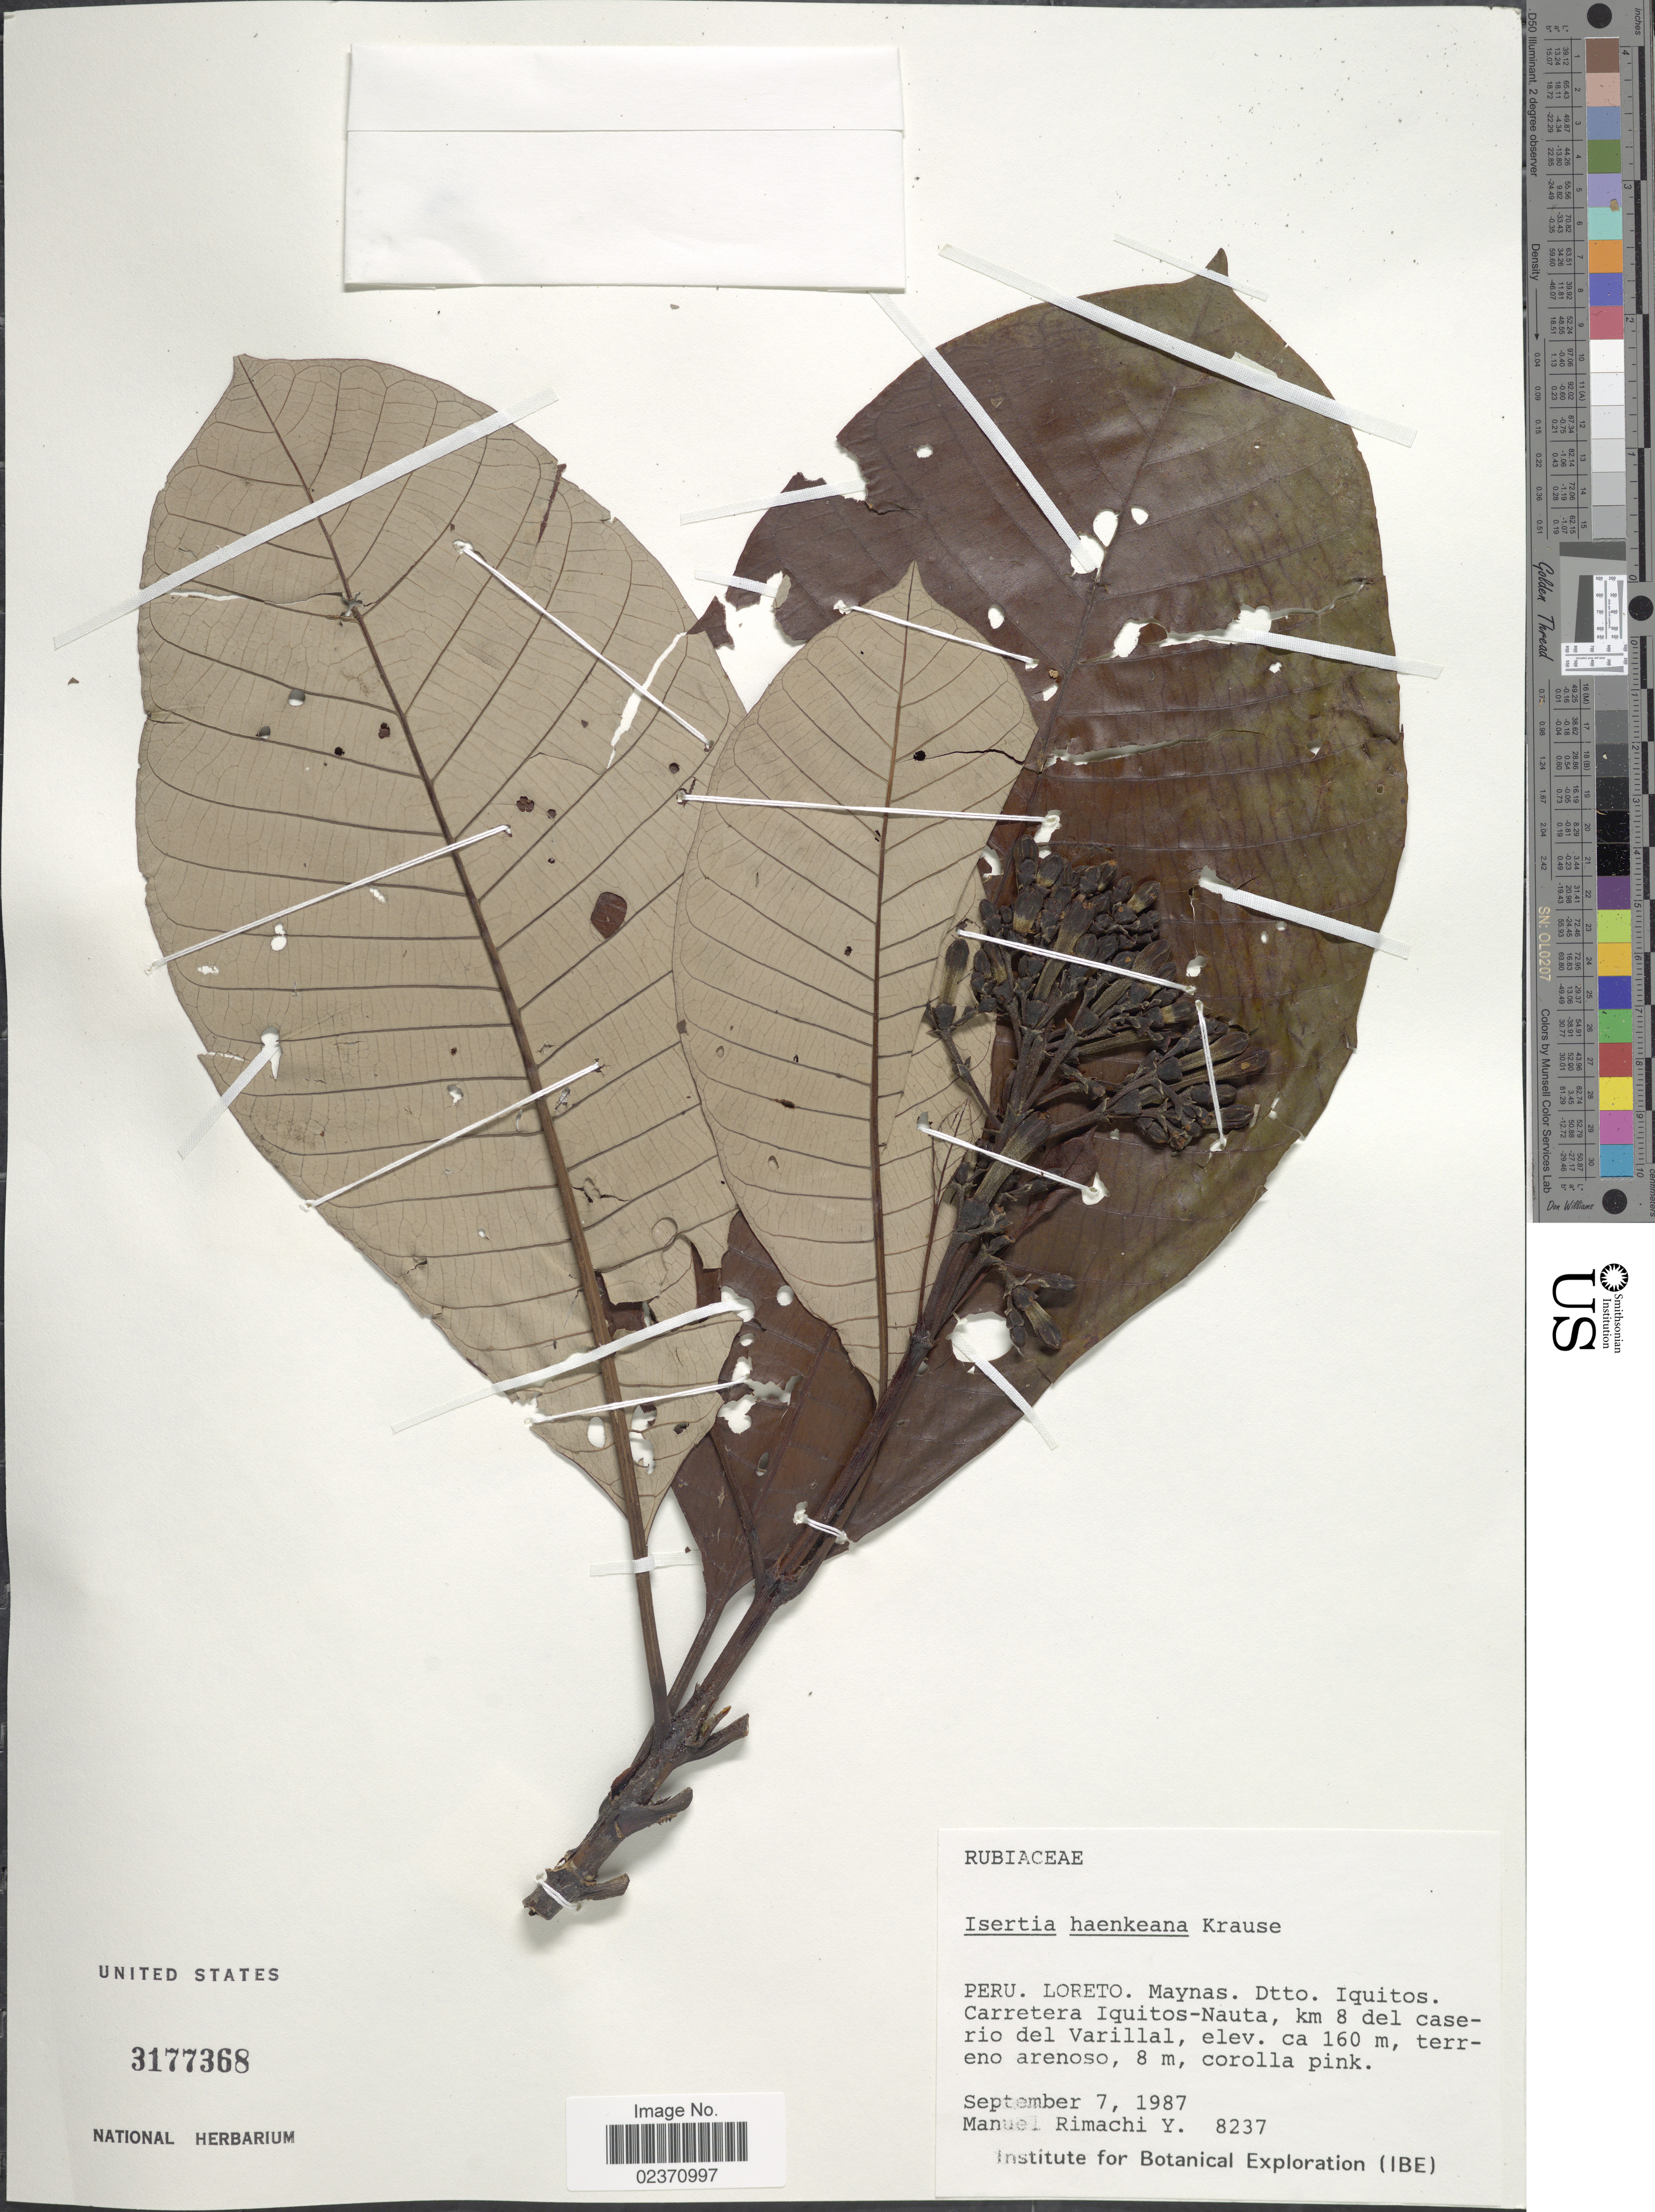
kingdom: Plantae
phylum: Tracheophyta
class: Magnoliopsida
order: Gentianales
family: Rubiaceae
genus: Isertia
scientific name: Isertia haenkeana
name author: DC.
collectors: M. Rimachi Y.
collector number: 8237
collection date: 1987-09-07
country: Peru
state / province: Loreto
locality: Maynas. Dtto. Iquitos. Carretera Iquitos-Nauta, km 8 del caserio del Varillal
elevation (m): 160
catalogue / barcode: US 3177368